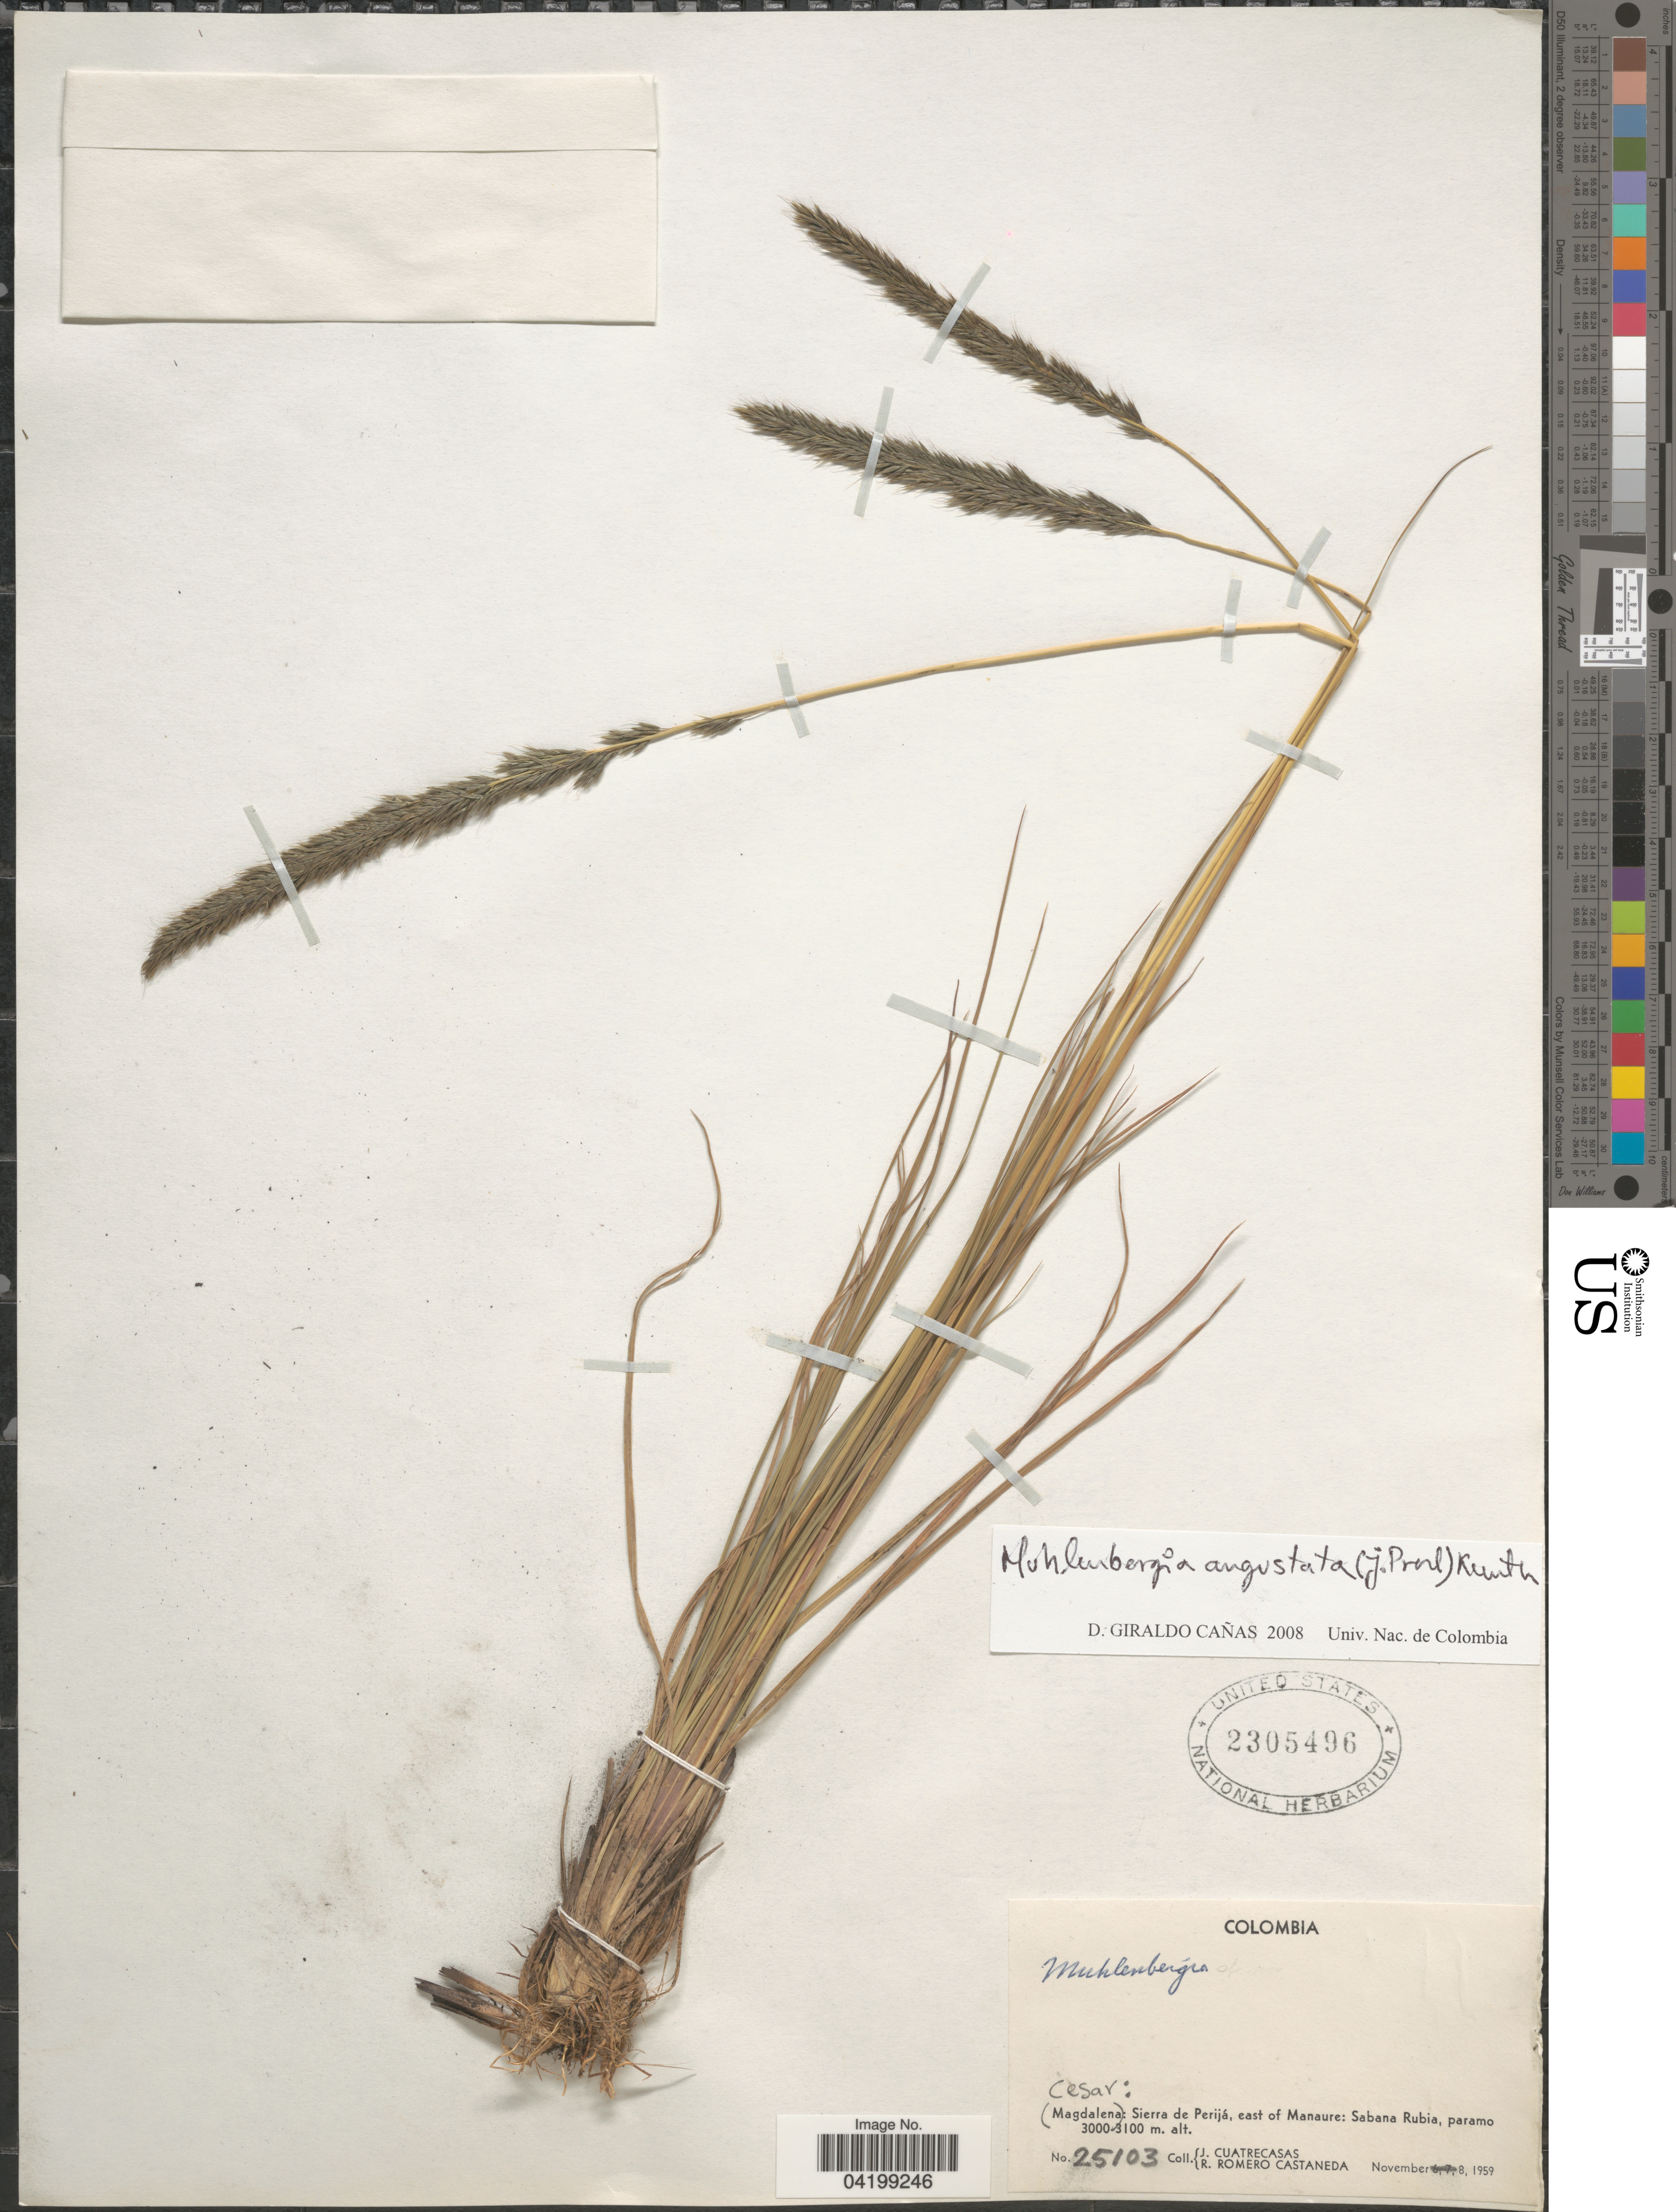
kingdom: Plantae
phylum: Tracheophyta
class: Liliopsida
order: Poales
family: Poaceae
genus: Muhlenbergia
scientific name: Muhlenbergia coerulea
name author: (Griseb.) Mez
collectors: J. Cuatrecasas & R. Romero Castañeda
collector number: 25103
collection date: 1959-11-08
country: Colombia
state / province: Cesar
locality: Sierra de Perijá, east of Manaure: Sabana Rubia, paramo.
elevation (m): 3000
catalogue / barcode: US 2305496